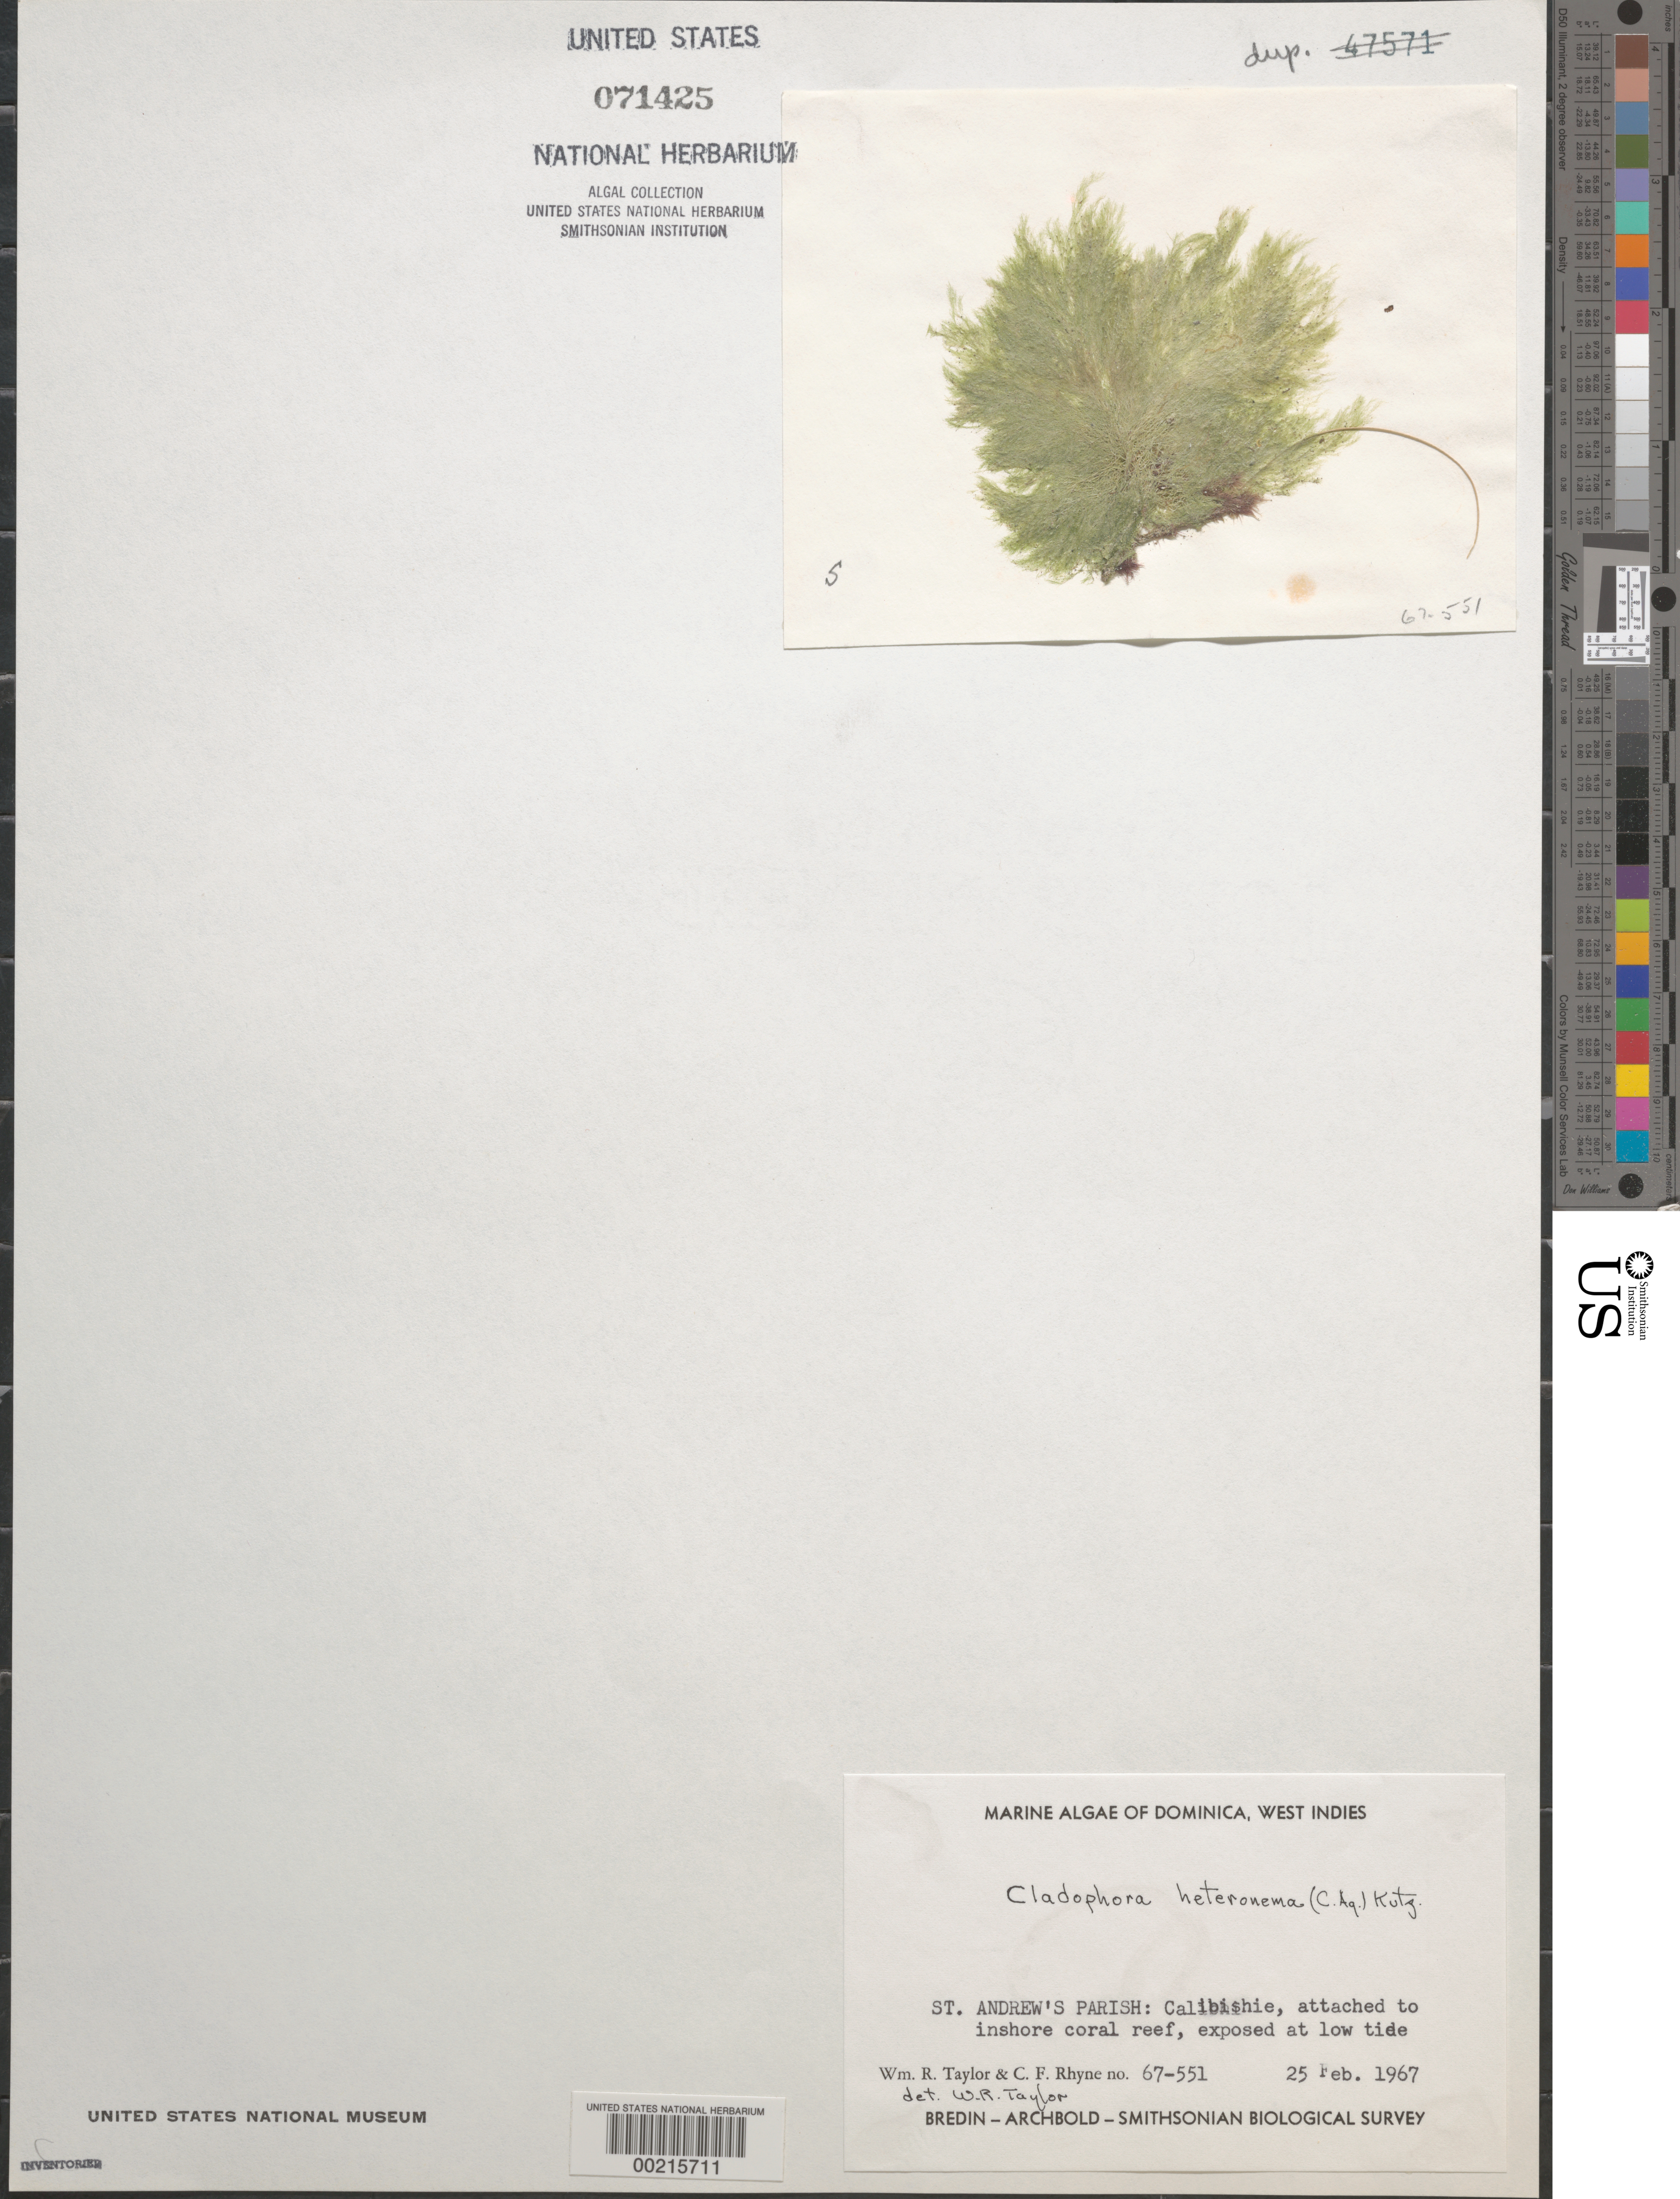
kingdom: Plantae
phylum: Chlorophyta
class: Ulvophyceae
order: Cladophorales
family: Cladophoraceae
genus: Cladophora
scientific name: Cladophora laetevirens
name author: (Dillwyn) Kütz.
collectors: W. R. Taylor & C. Rhyne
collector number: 67-551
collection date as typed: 25 Feb 1967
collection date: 1967-02-25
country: Dominica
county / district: St. Andrew's Parish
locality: Calibishie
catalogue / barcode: US 71425